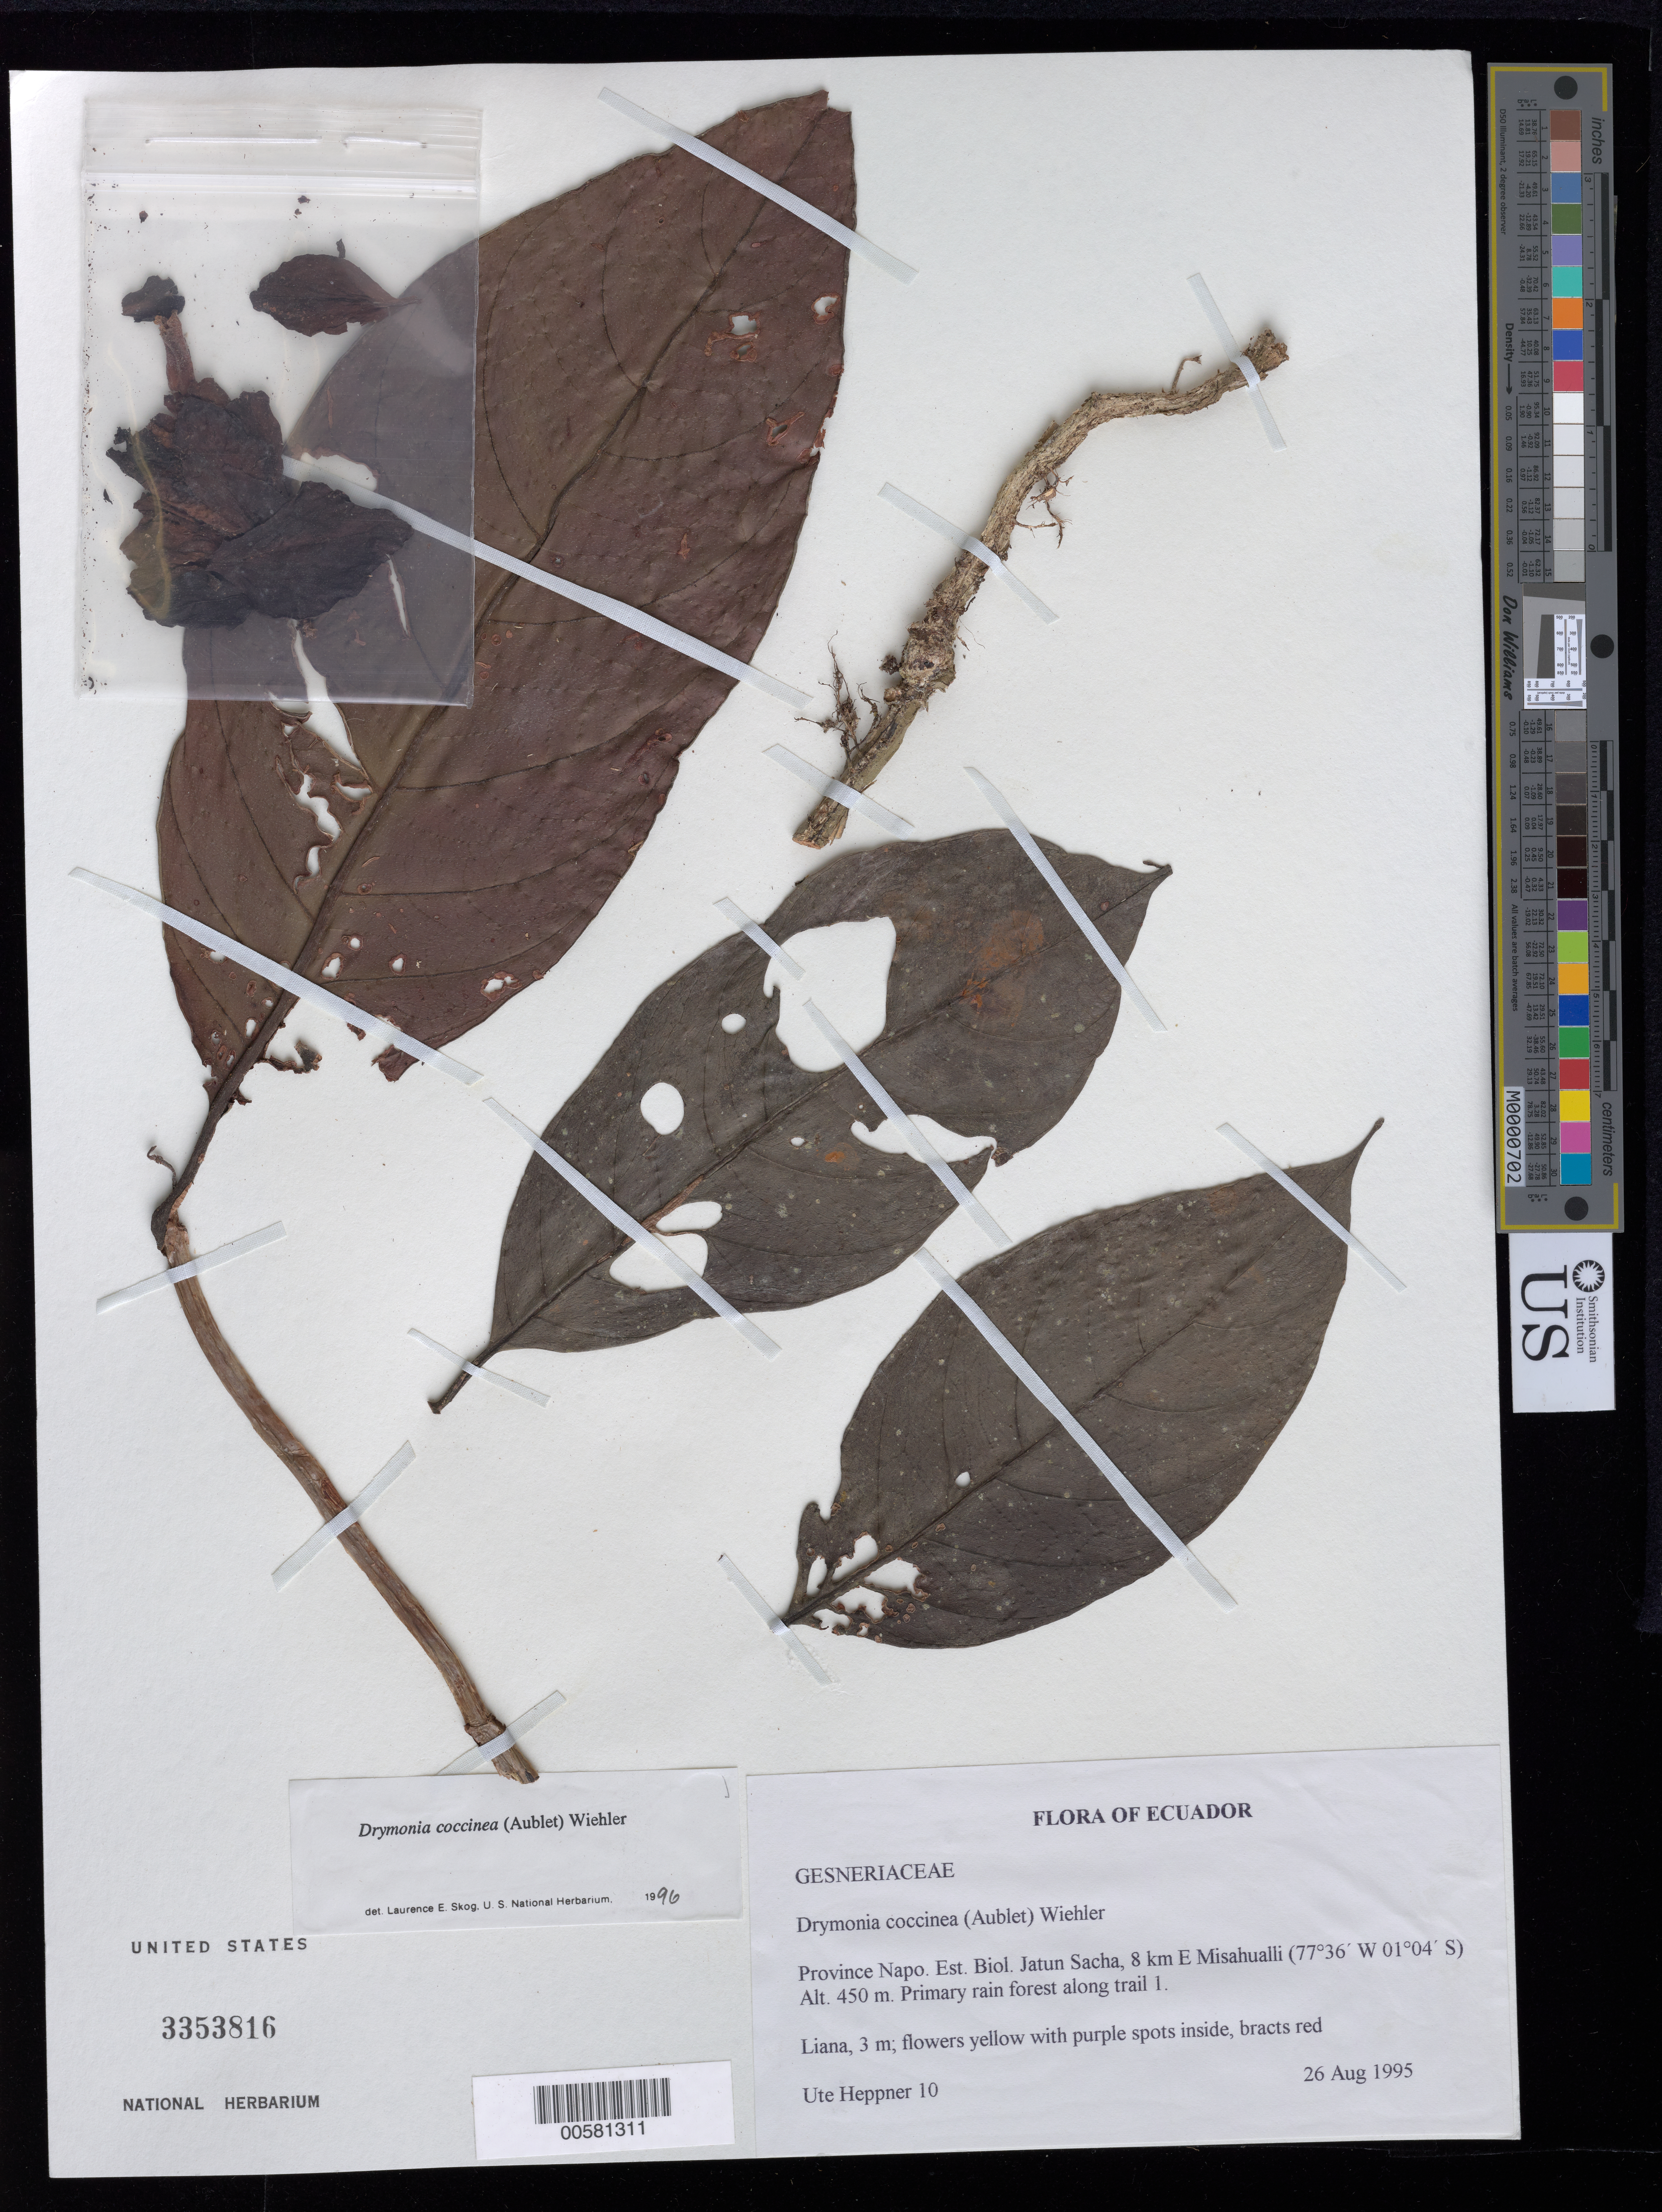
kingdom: Plantae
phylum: Tracheophyta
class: Magnoliopsida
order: Lamiales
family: Gesneriaceae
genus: Drymonia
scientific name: Drymonia coccinea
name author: (Aubl.) Wiehler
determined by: Skog, Laurence E.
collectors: U. Heppner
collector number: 10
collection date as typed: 26 Aug 1995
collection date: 1995-08-26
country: Ecuador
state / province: Napo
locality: Est. Biol. Jatun Sacha, 8 km E Misahualli; along trail 1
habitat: Primary rain forest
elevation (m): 450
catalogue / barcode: US 3353816